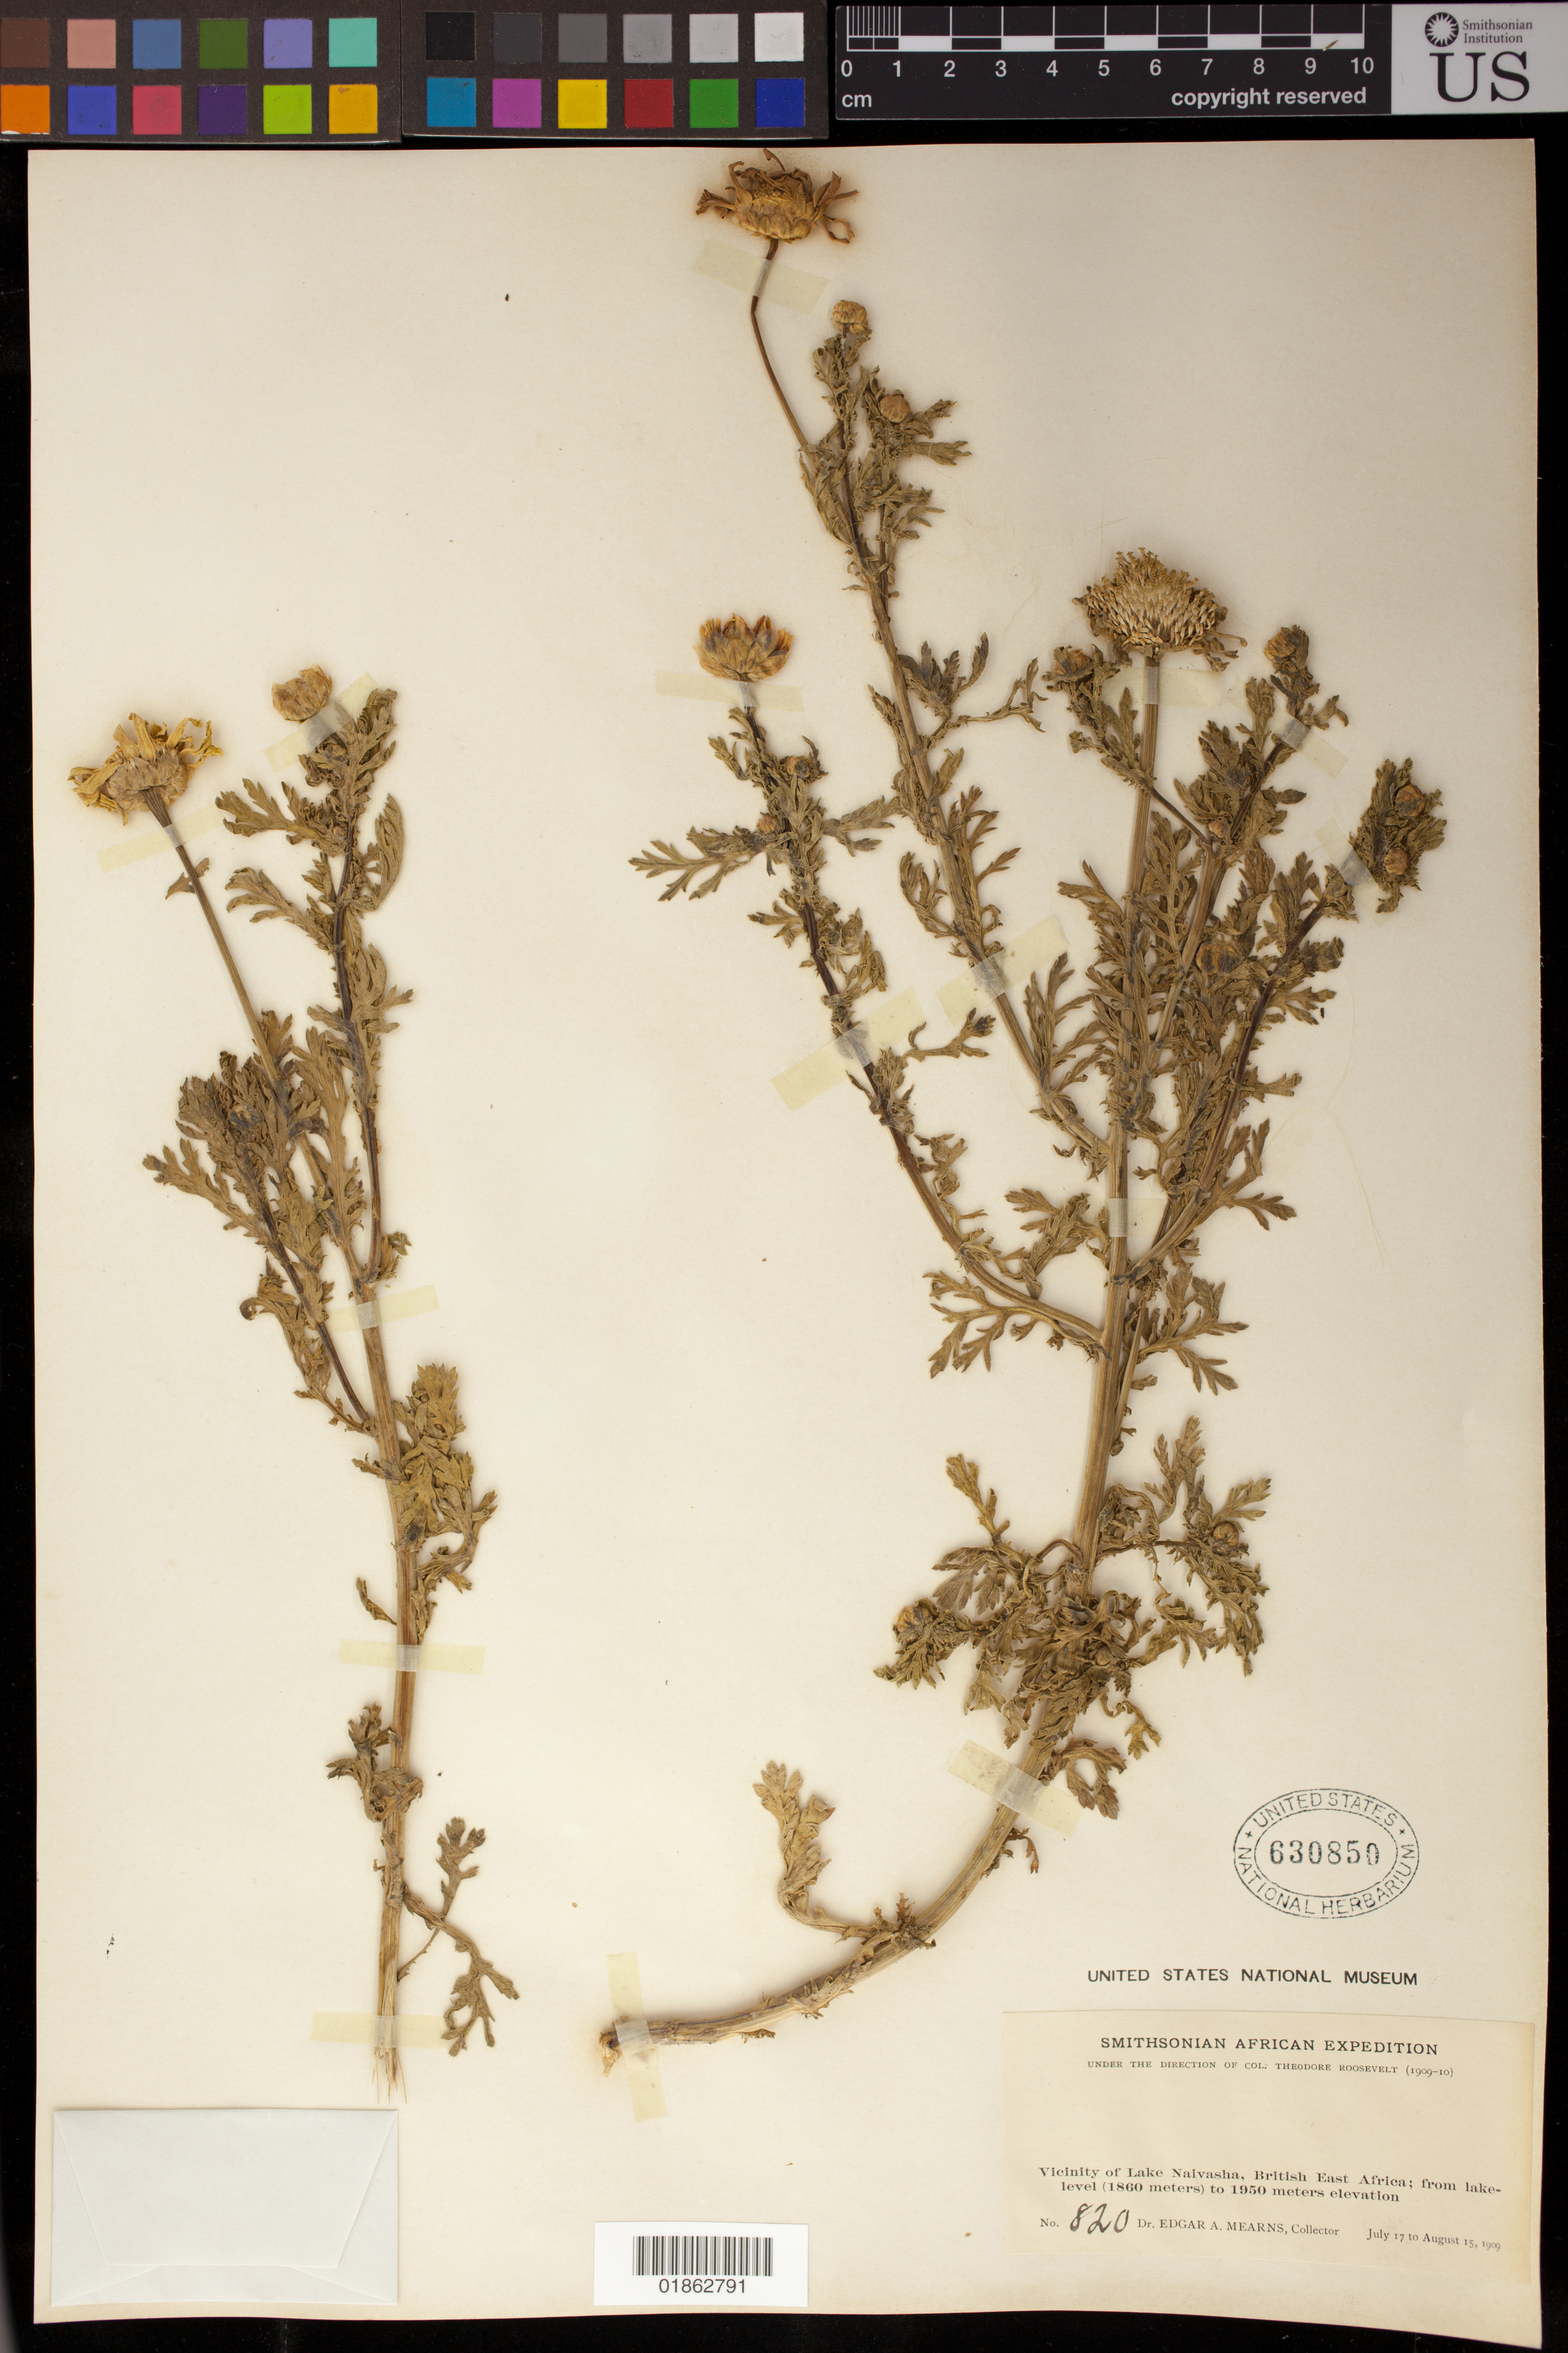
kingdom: Plantae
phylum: Tracheophyta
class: Magnoliopsida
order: Asterales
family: Asteraceae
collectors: E. A. Mearns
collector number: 820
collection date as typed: July 17 to August 15, 1909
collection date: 1909-07-17/1909-08-15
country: Kenya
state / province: Nakuru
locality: Vicinity of Lake Naivasha, British East Africa.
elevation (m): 1860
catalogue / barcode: US 630850